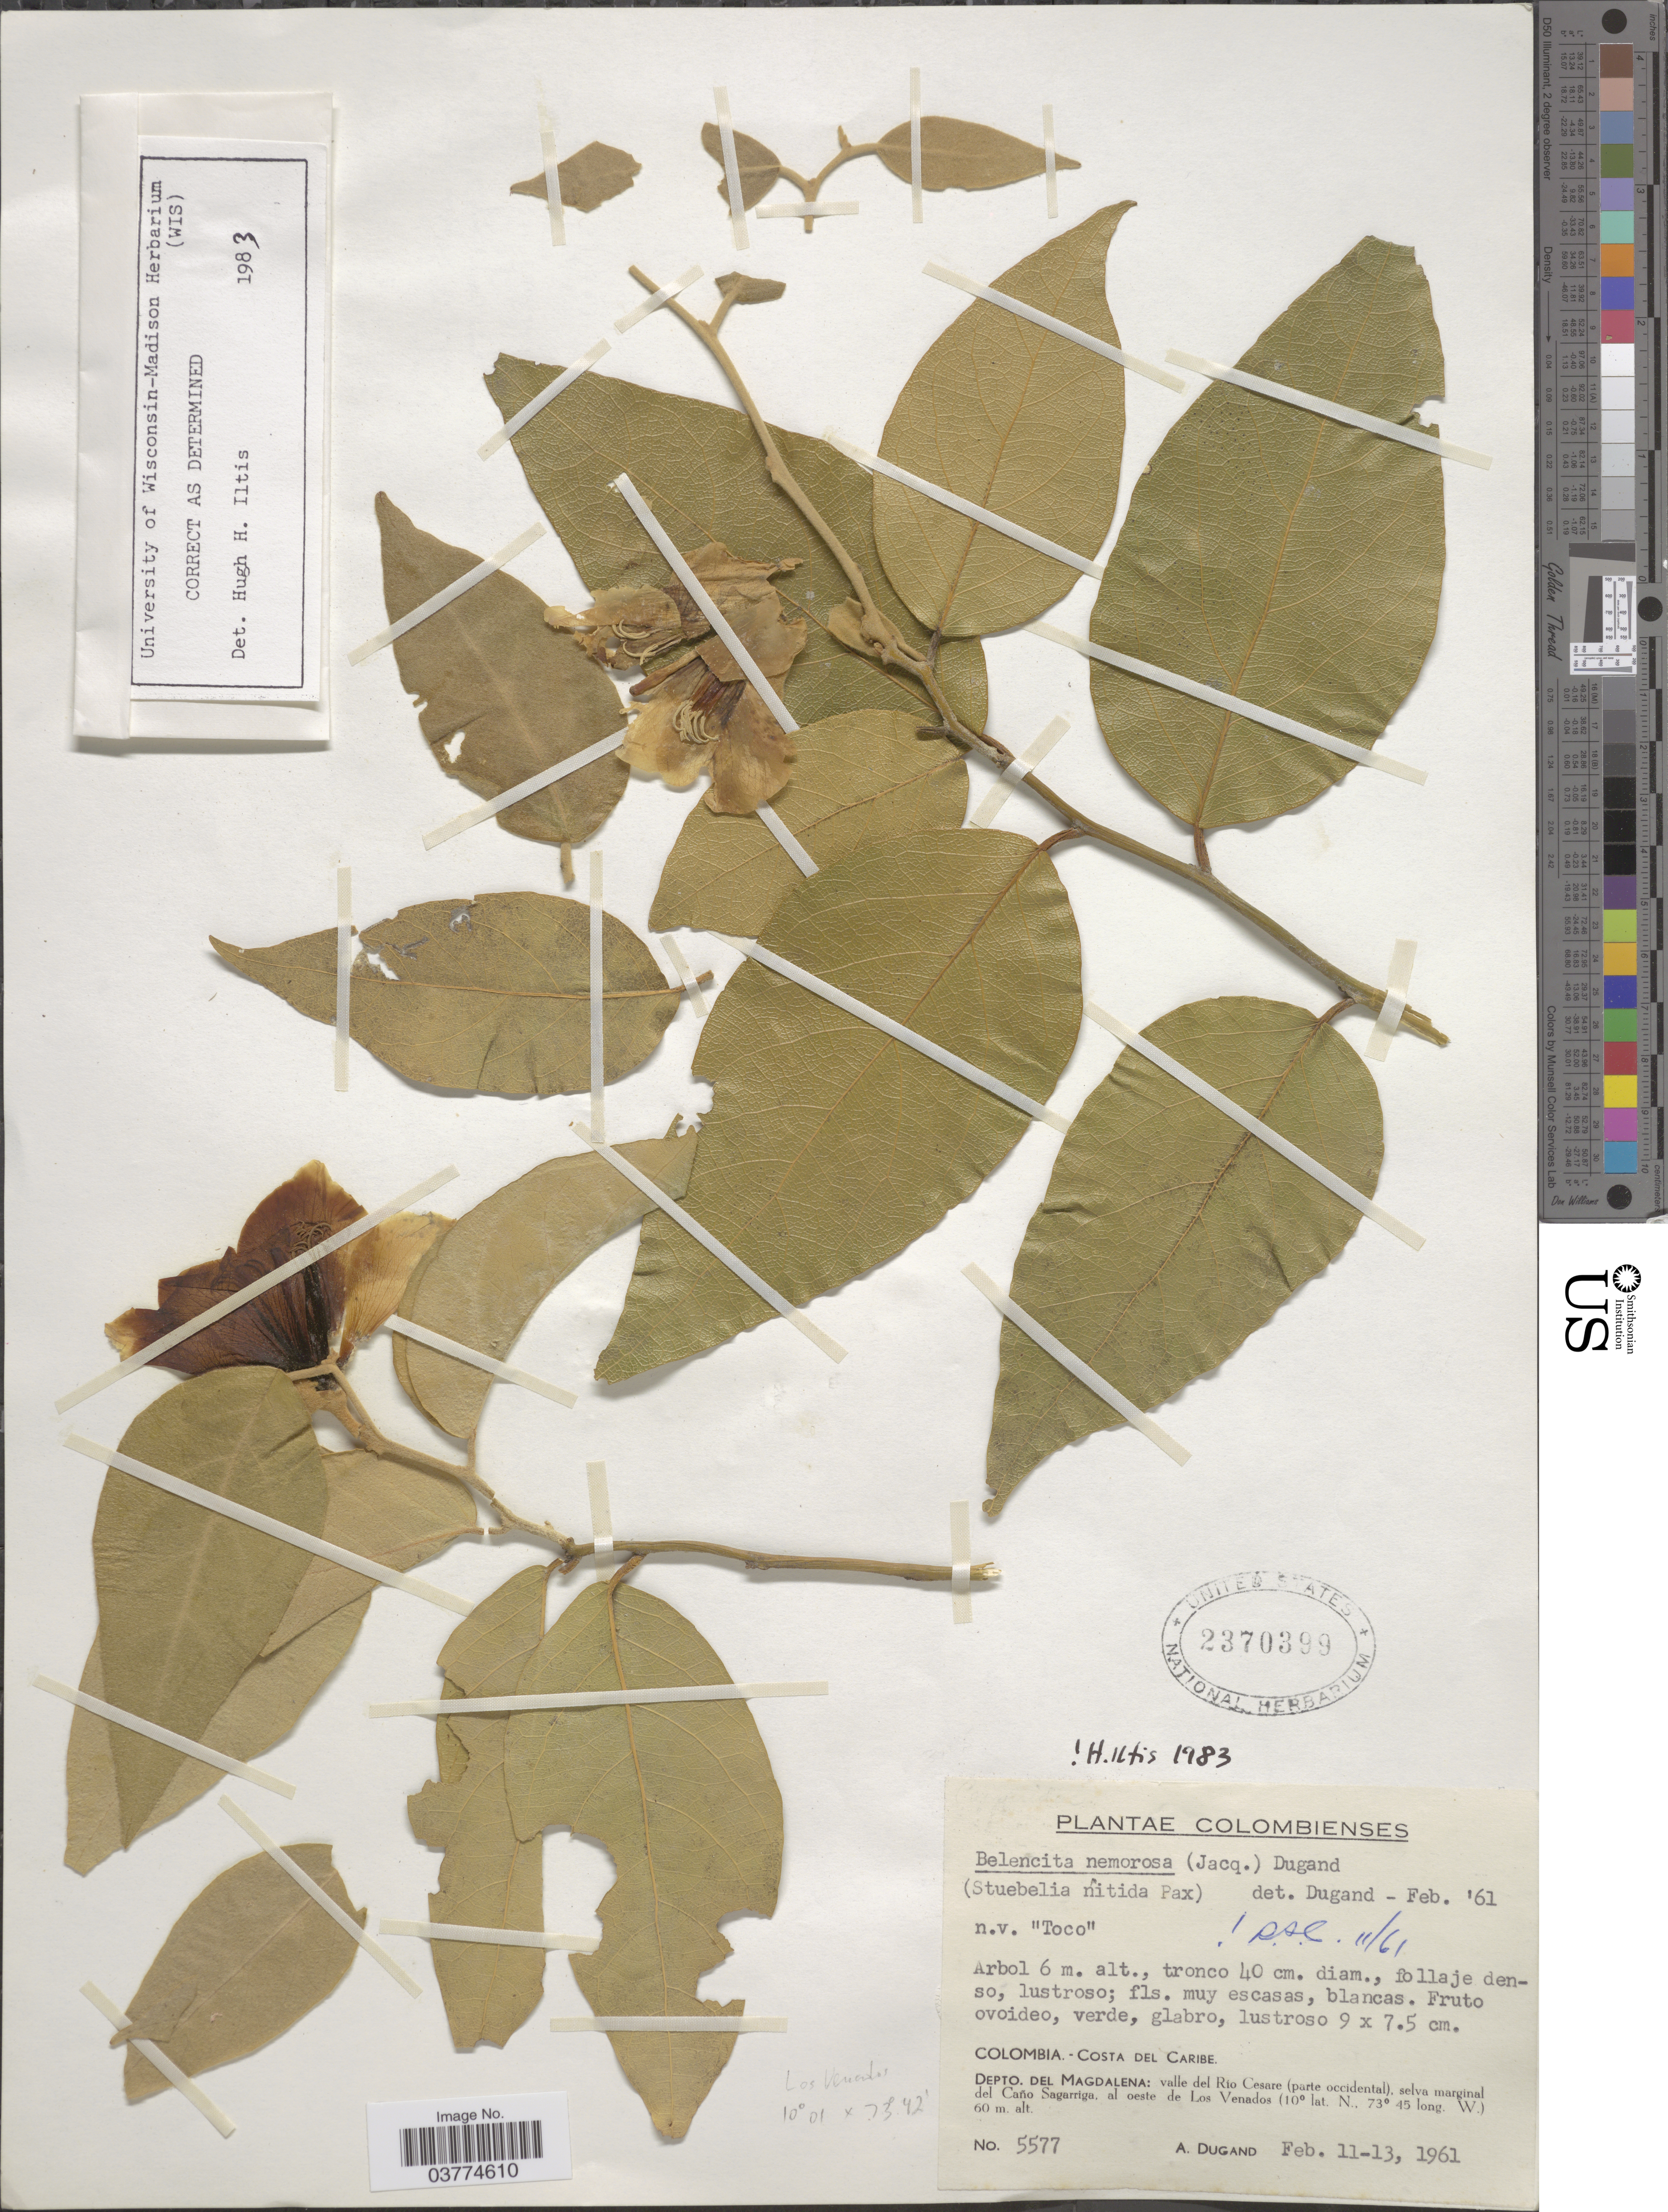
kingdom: Plantae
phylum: Tracheophyta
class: Magnoliopsida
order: Brassicales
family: Capparaceae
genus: Belencita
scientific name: Belencita nemorosa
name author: (Jacq.) Dugand G.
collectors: A. Dugand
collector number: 5577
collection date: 1961-02-11/1961-02-13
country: Colombia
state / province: Magdalena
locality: Costa del Caribe. Depto. del Magdalena: valle del Rio Cesare (parte occidental), selva marginal del Caño Sagarriga, al oeste de Los Venados.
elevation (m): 60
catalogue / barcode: US 2370399